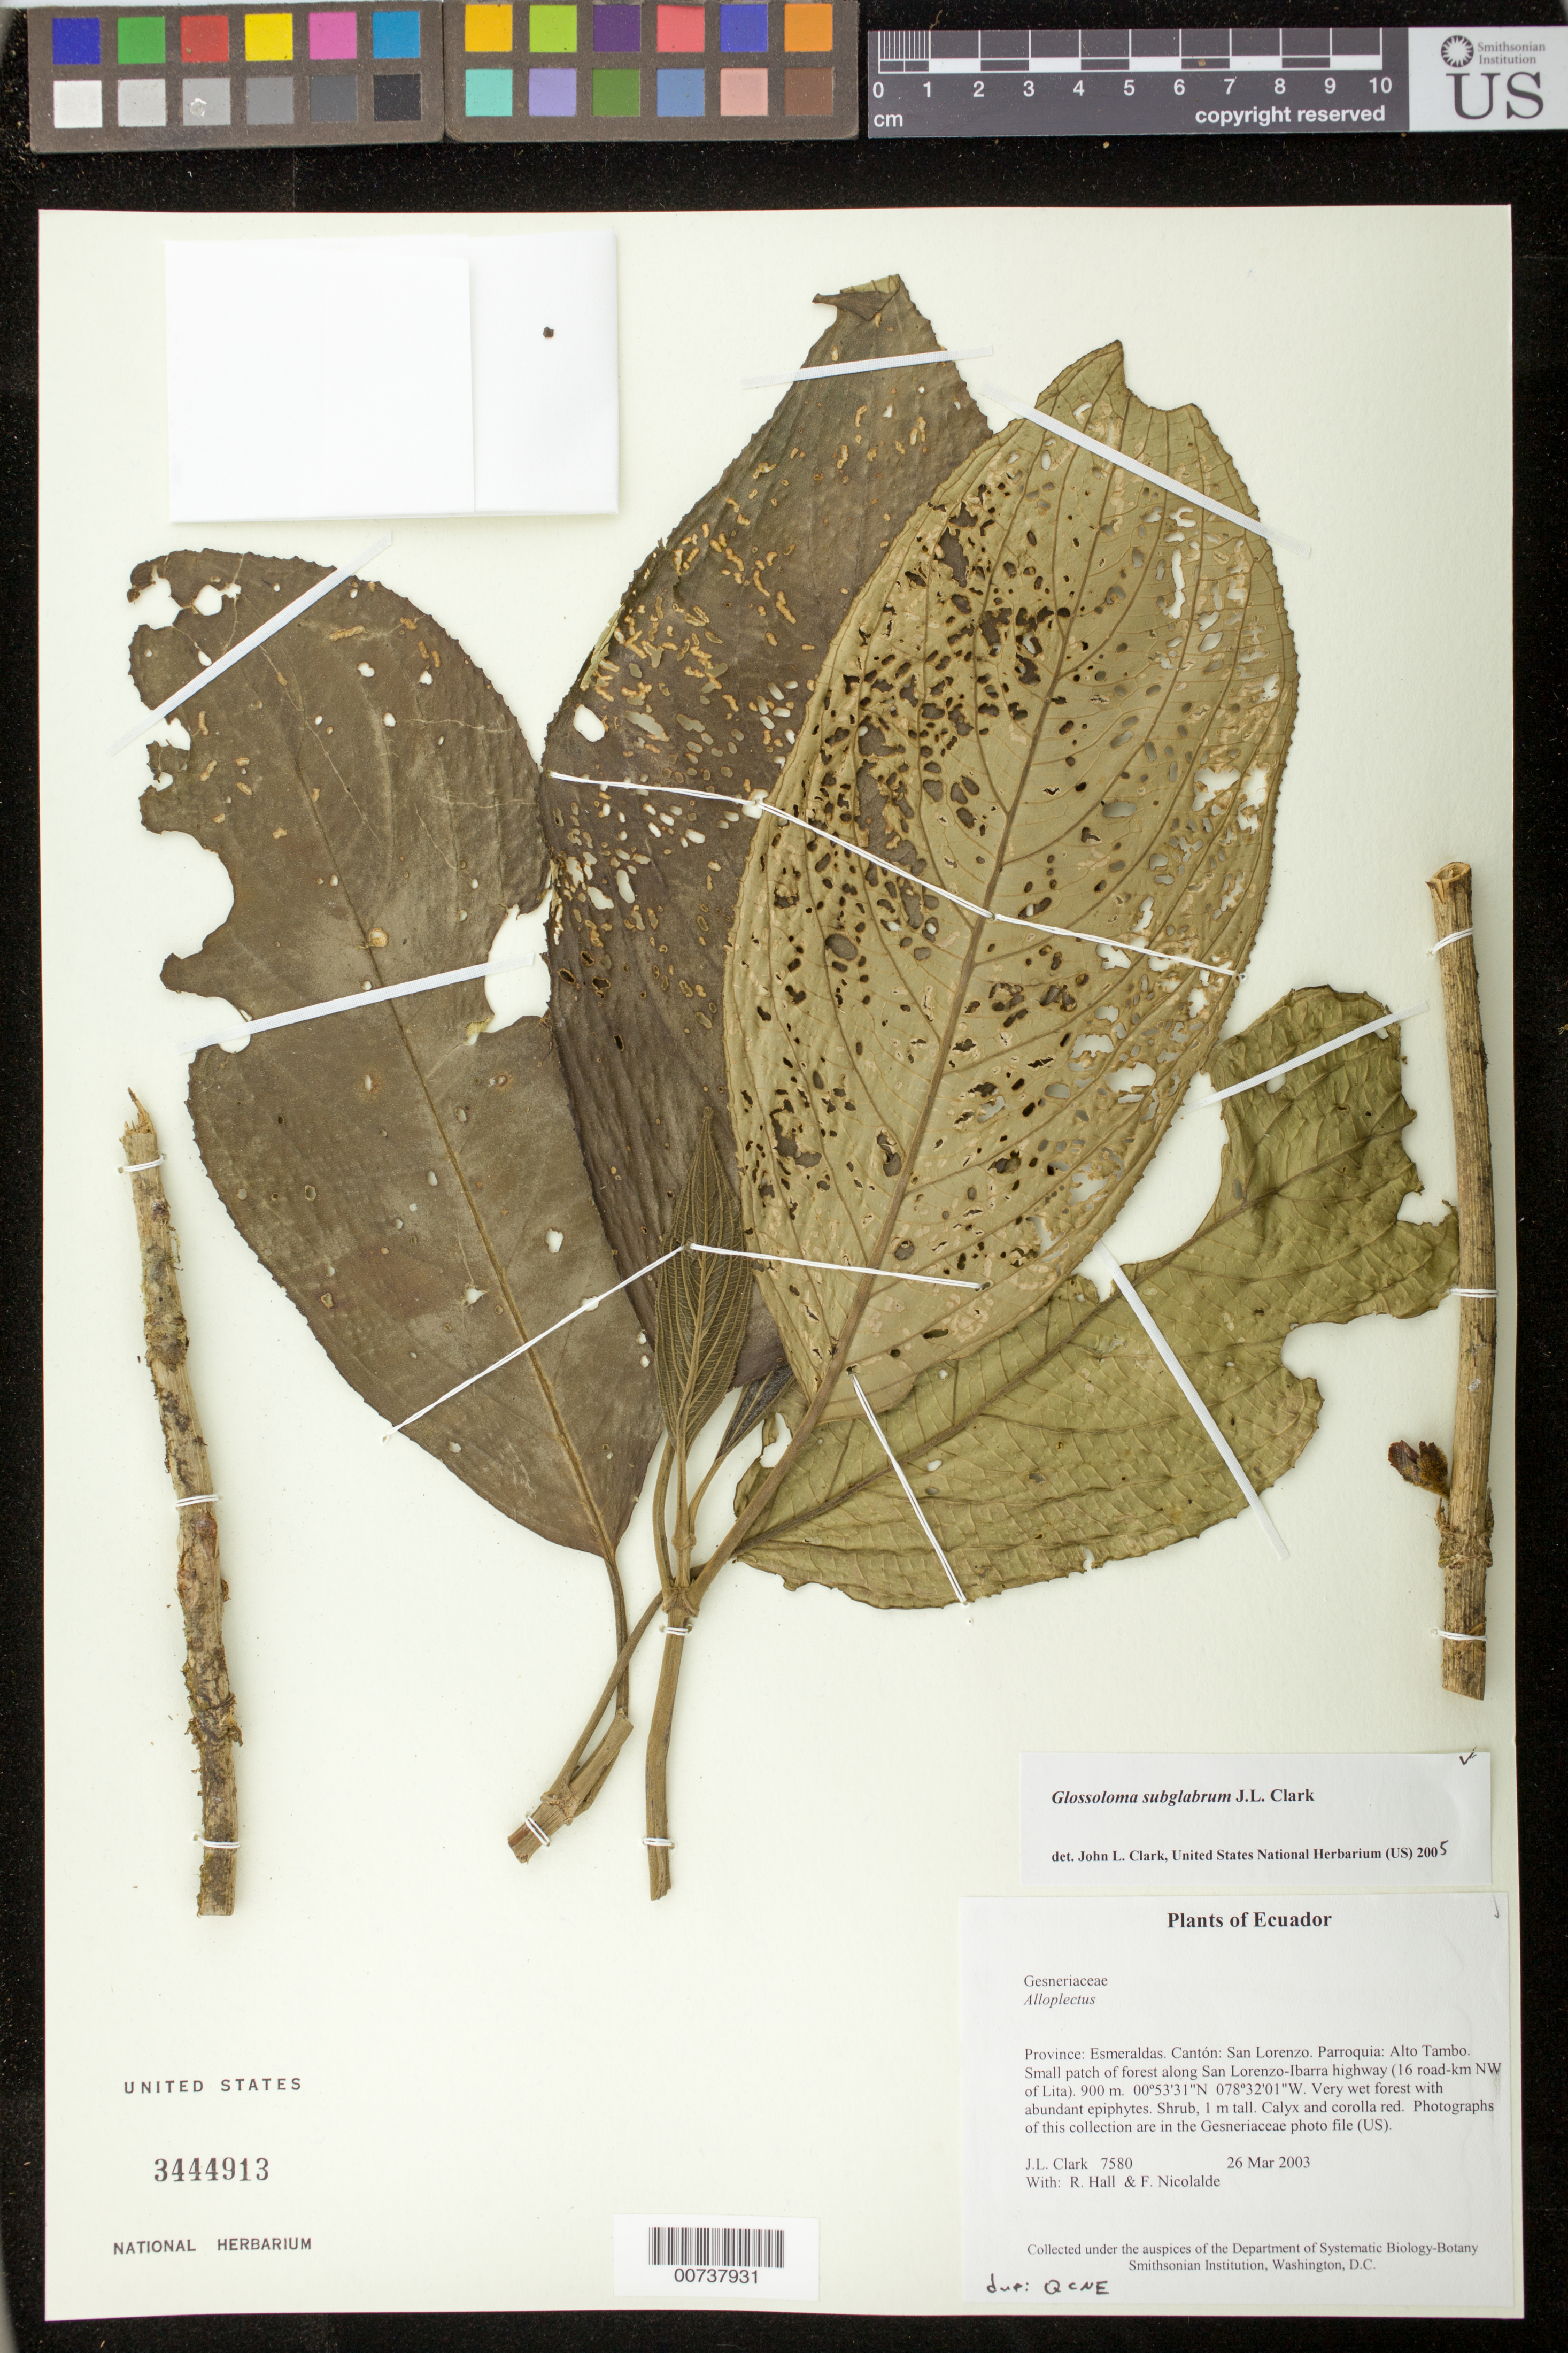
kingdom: Plantae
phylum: Tracheophyta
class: Magnoliopsida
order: Lamiales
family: Gesneriaceae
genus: Glossoloma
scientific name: Glossoloma subglabrum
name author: J.L. Clark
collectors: J. L. Clark, R. Hall & F. Nicolalde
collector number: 7580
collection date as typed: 26 Mar 2003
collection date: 2003-03-26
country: Ecuador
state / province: Esmeraldas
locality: San Lorenzo. Parroquia: Alto Tambo. Small patch of forest along San Lorenzo-Ibarra highway (16 road-km NW of Lita).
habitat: Very wet forest with abundant epiphytes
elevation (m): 900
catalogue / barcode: US 3444913